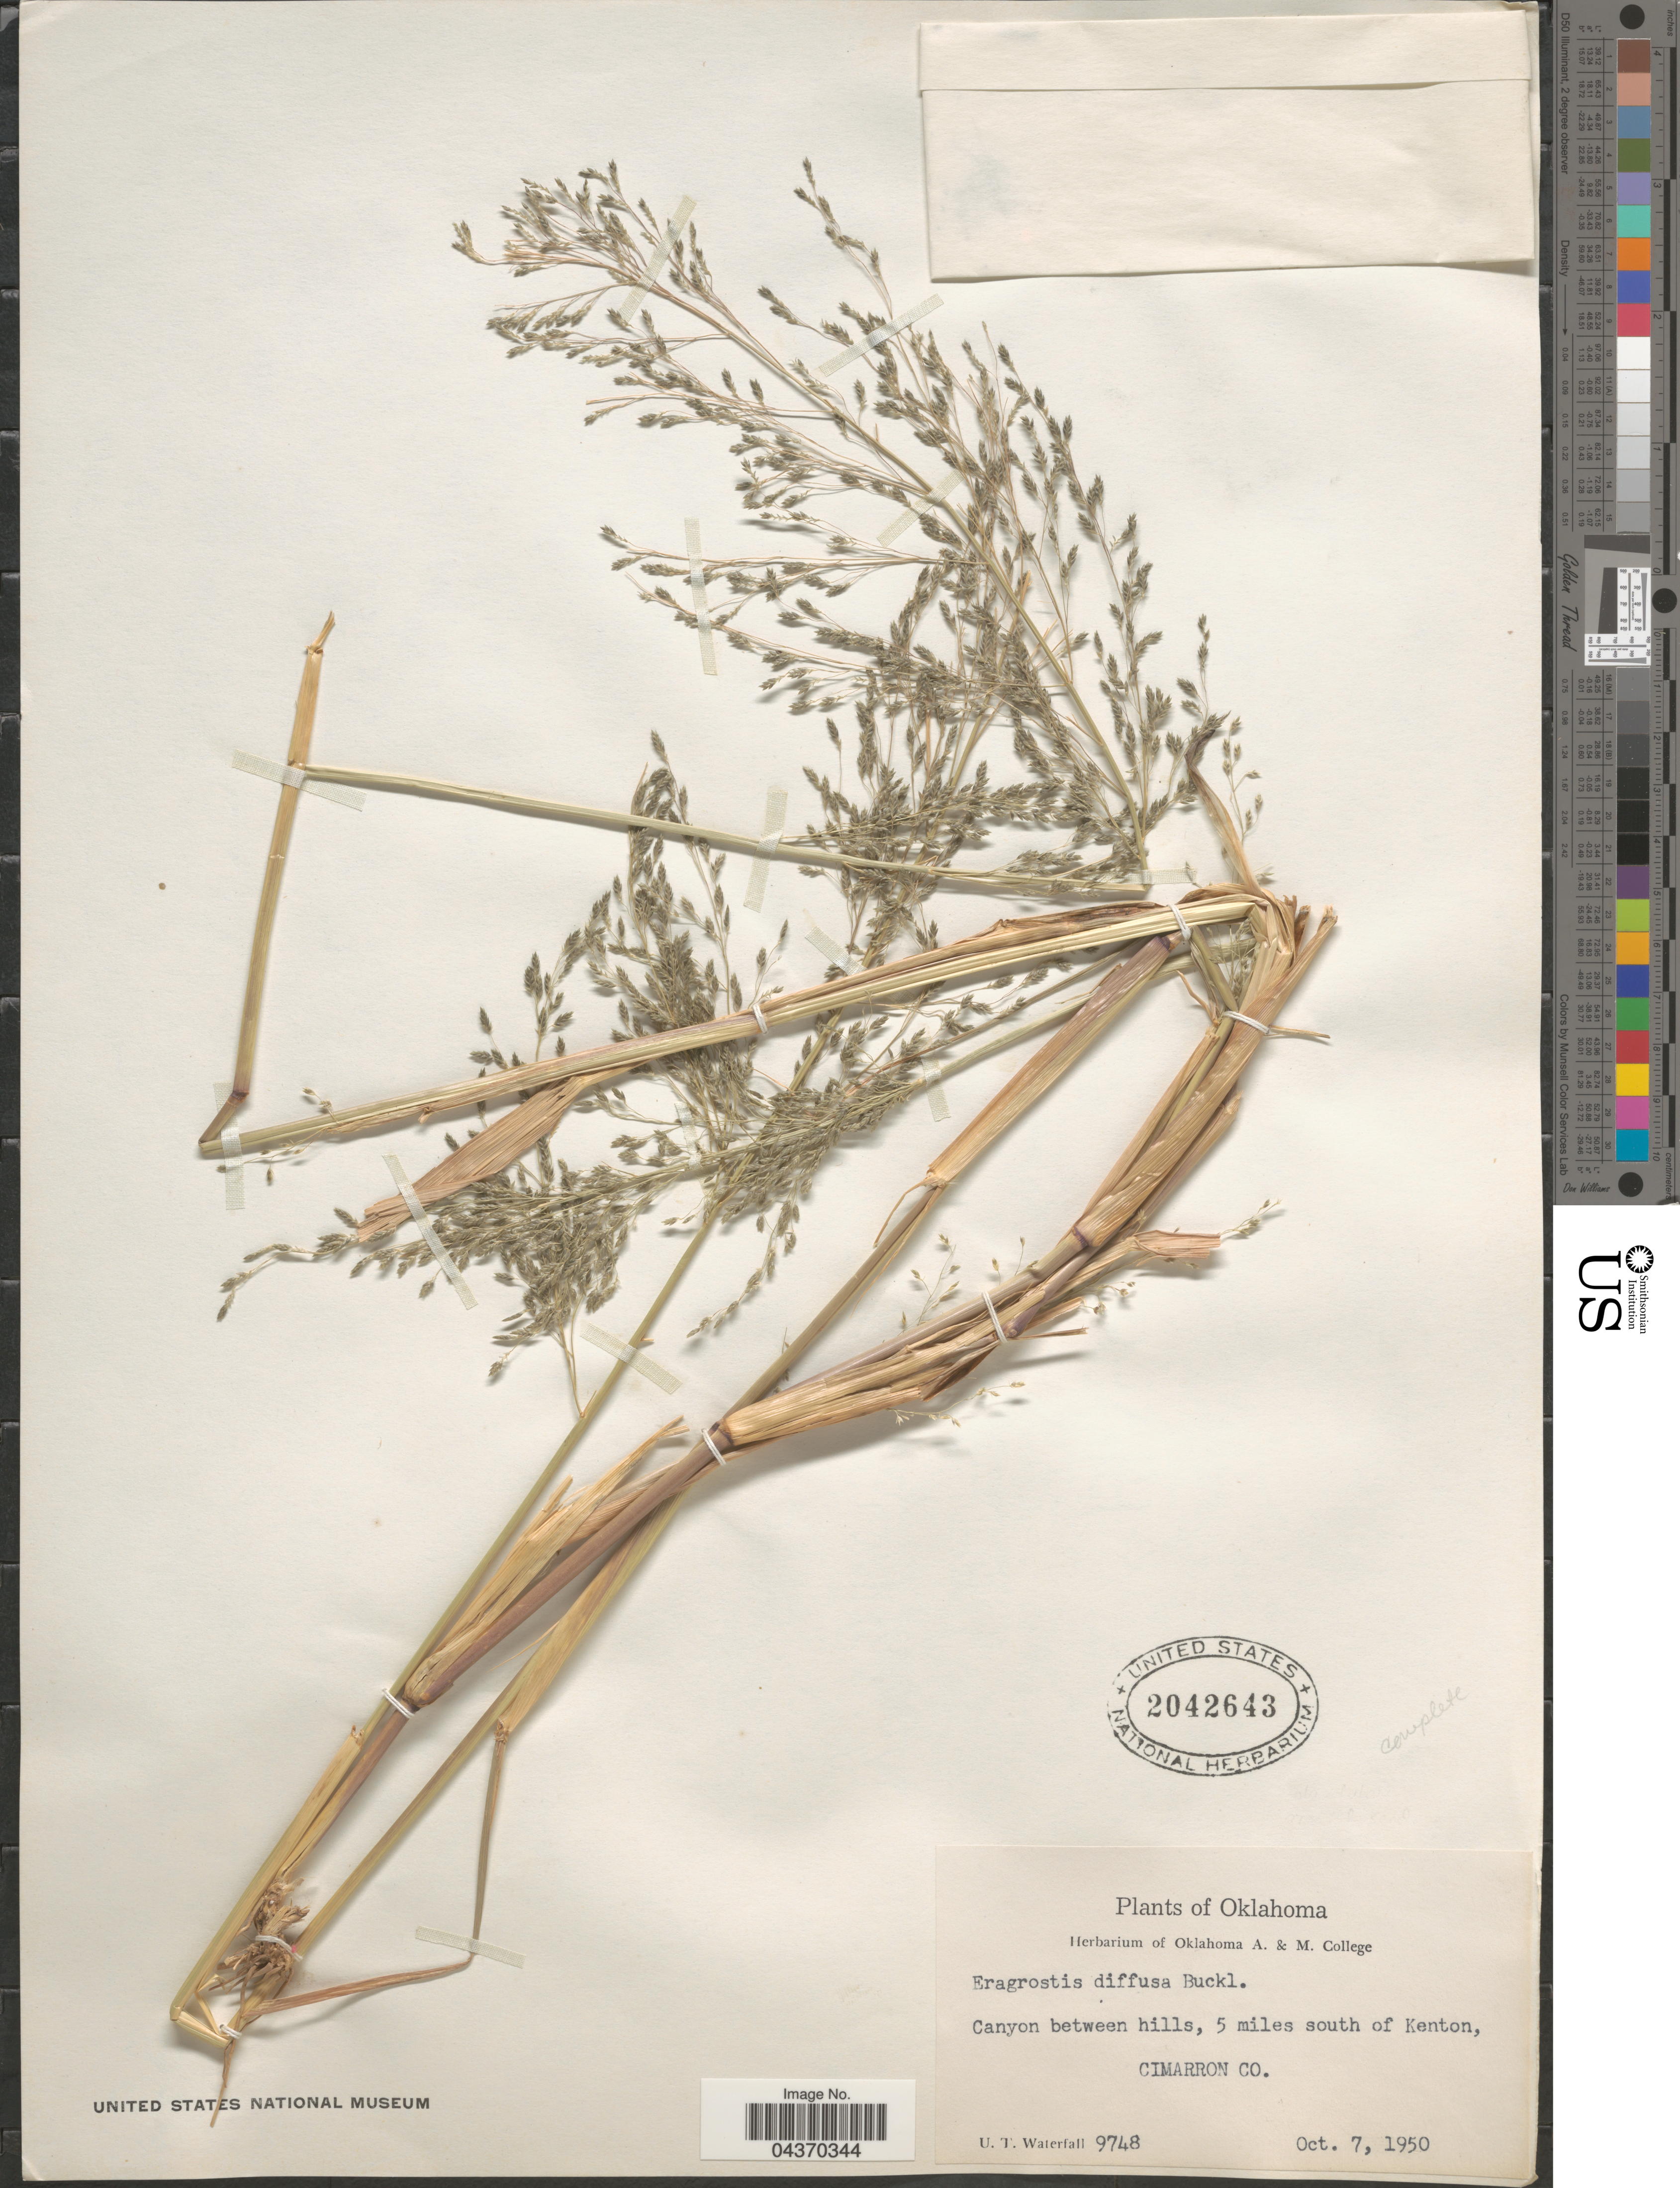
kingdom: Plantae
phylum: Tracheophyta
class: Liliopsida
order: Poales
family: Poaceae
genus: Eragrostis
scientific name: Eragrostis pectinacea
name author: (Michx.) Nees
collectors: U. T. Waterfall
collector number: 9748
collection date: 1950-10-07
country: United States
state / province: Oklahoma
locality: Canyon between hills, 5 miles south of Kenton, Cimarron Co.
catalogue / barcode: US 2042643